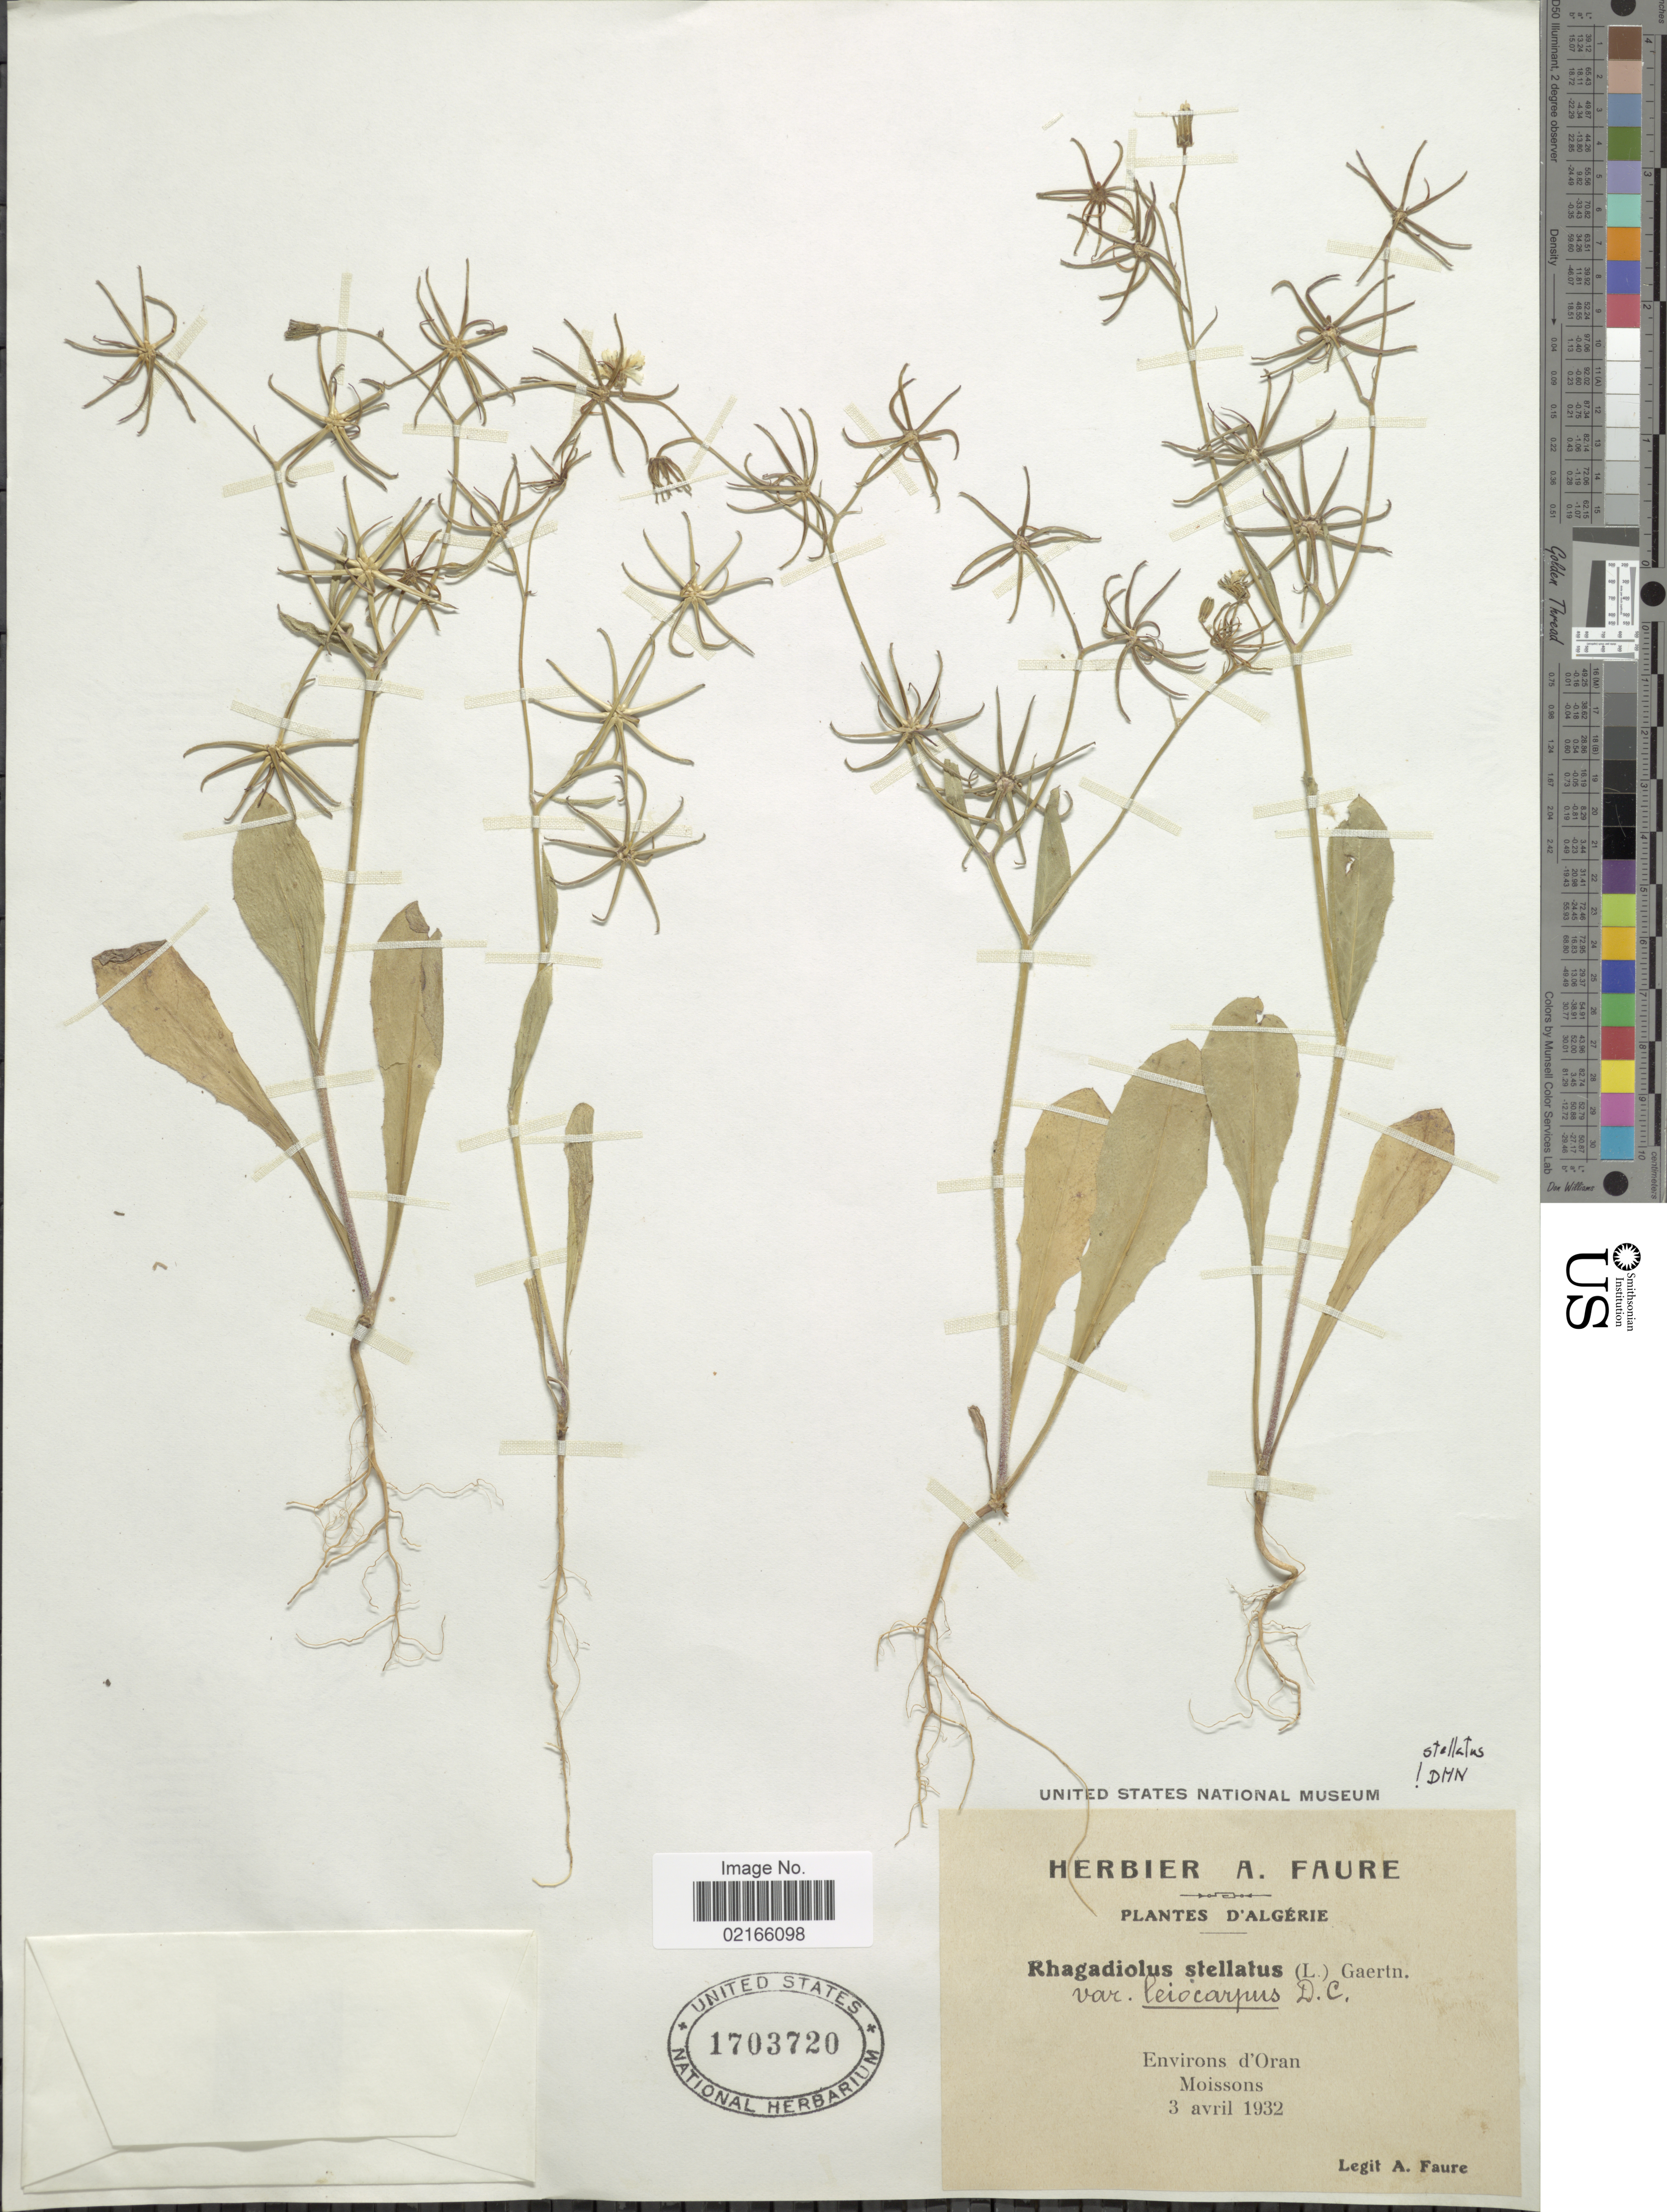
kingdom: Plantae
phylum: Tracheophyta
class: Magnoliopsida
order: Asterales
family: Asteraceae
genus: Rhagadiolus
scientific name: Rhagadiolus stellatus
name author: (L.) Gaertn.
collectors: A. Faure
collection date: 1932-04-03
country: Algeria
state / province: Oran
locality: Environs d'Oran, Moissons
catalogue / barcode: US 1703720